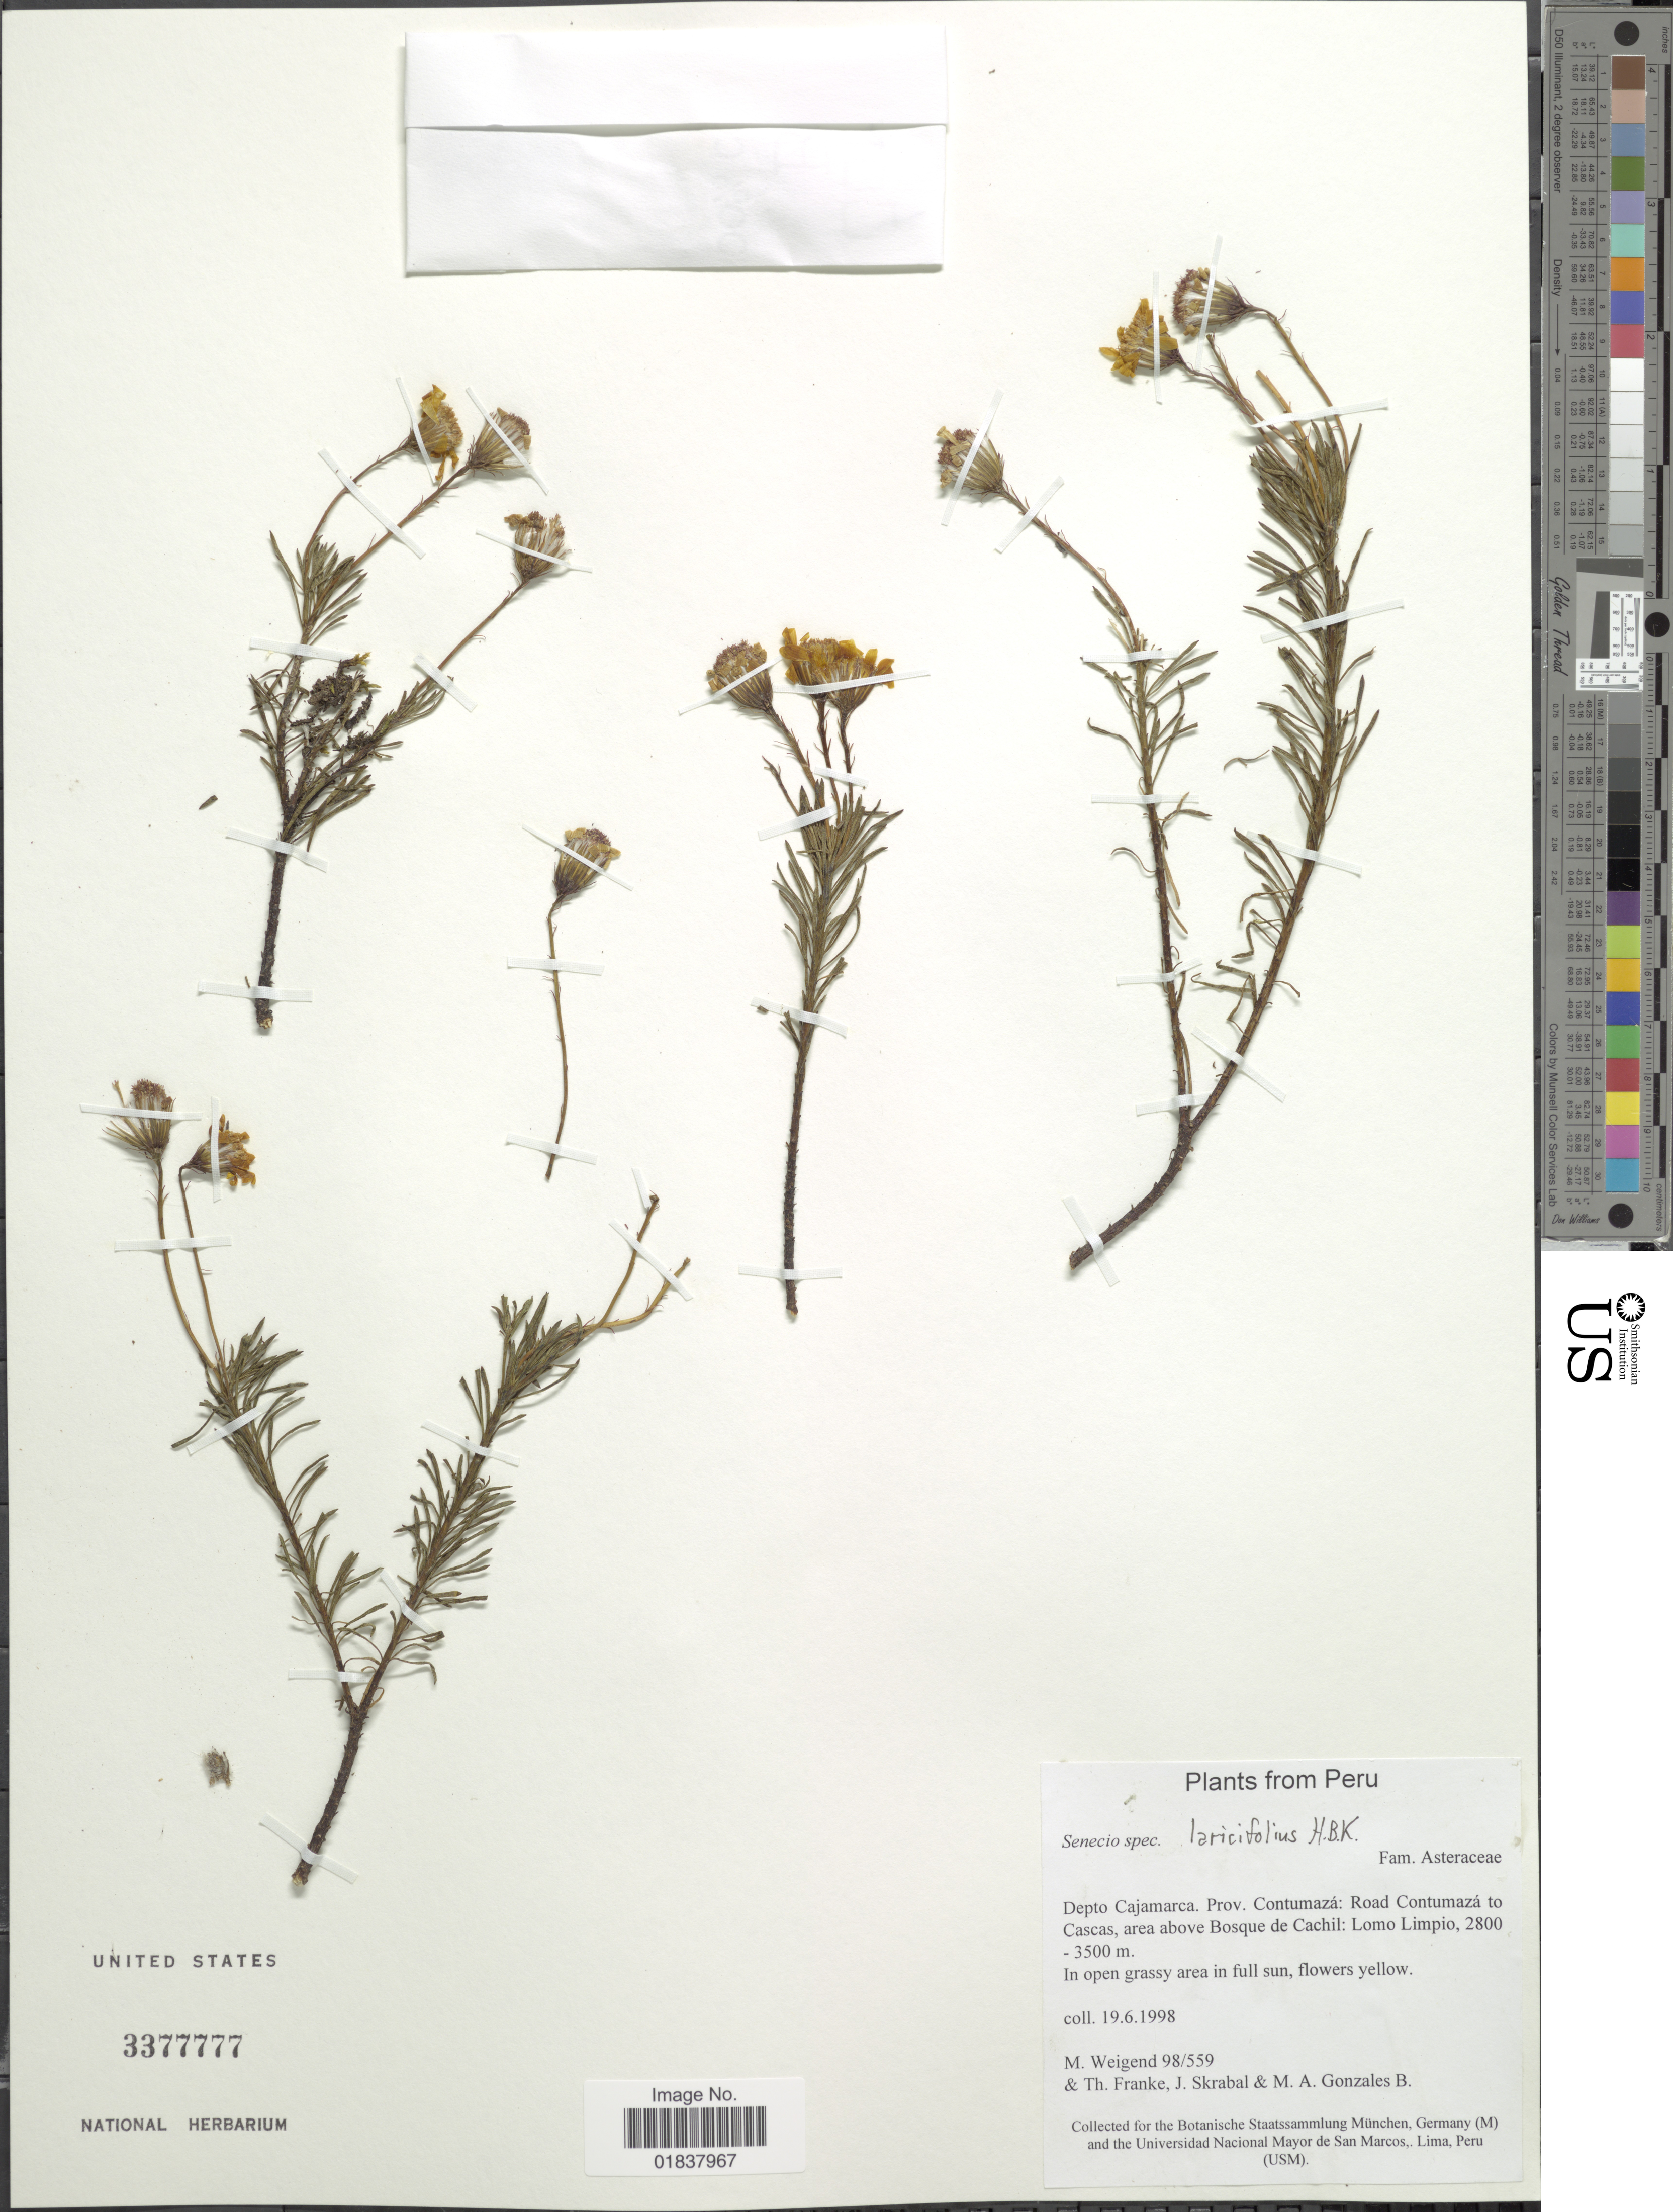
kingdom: Plantae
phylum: Tracheophyta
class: Magnoliopsida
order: Asterales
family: Asteraceae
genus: Senecio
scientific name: Senecio laricifolius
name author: Kunth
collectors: M. Weigend, T. Franke, J. Skrabal & M. A. Gonzales B.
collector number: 98/559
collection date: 1998-06-19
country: Peru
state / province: Cajamarca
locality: Prov. Contumaza, road Contumaza to Cascas, area above Bosque de Cachil, Lomo Limpio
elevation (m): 2800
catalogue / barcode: US 3377777